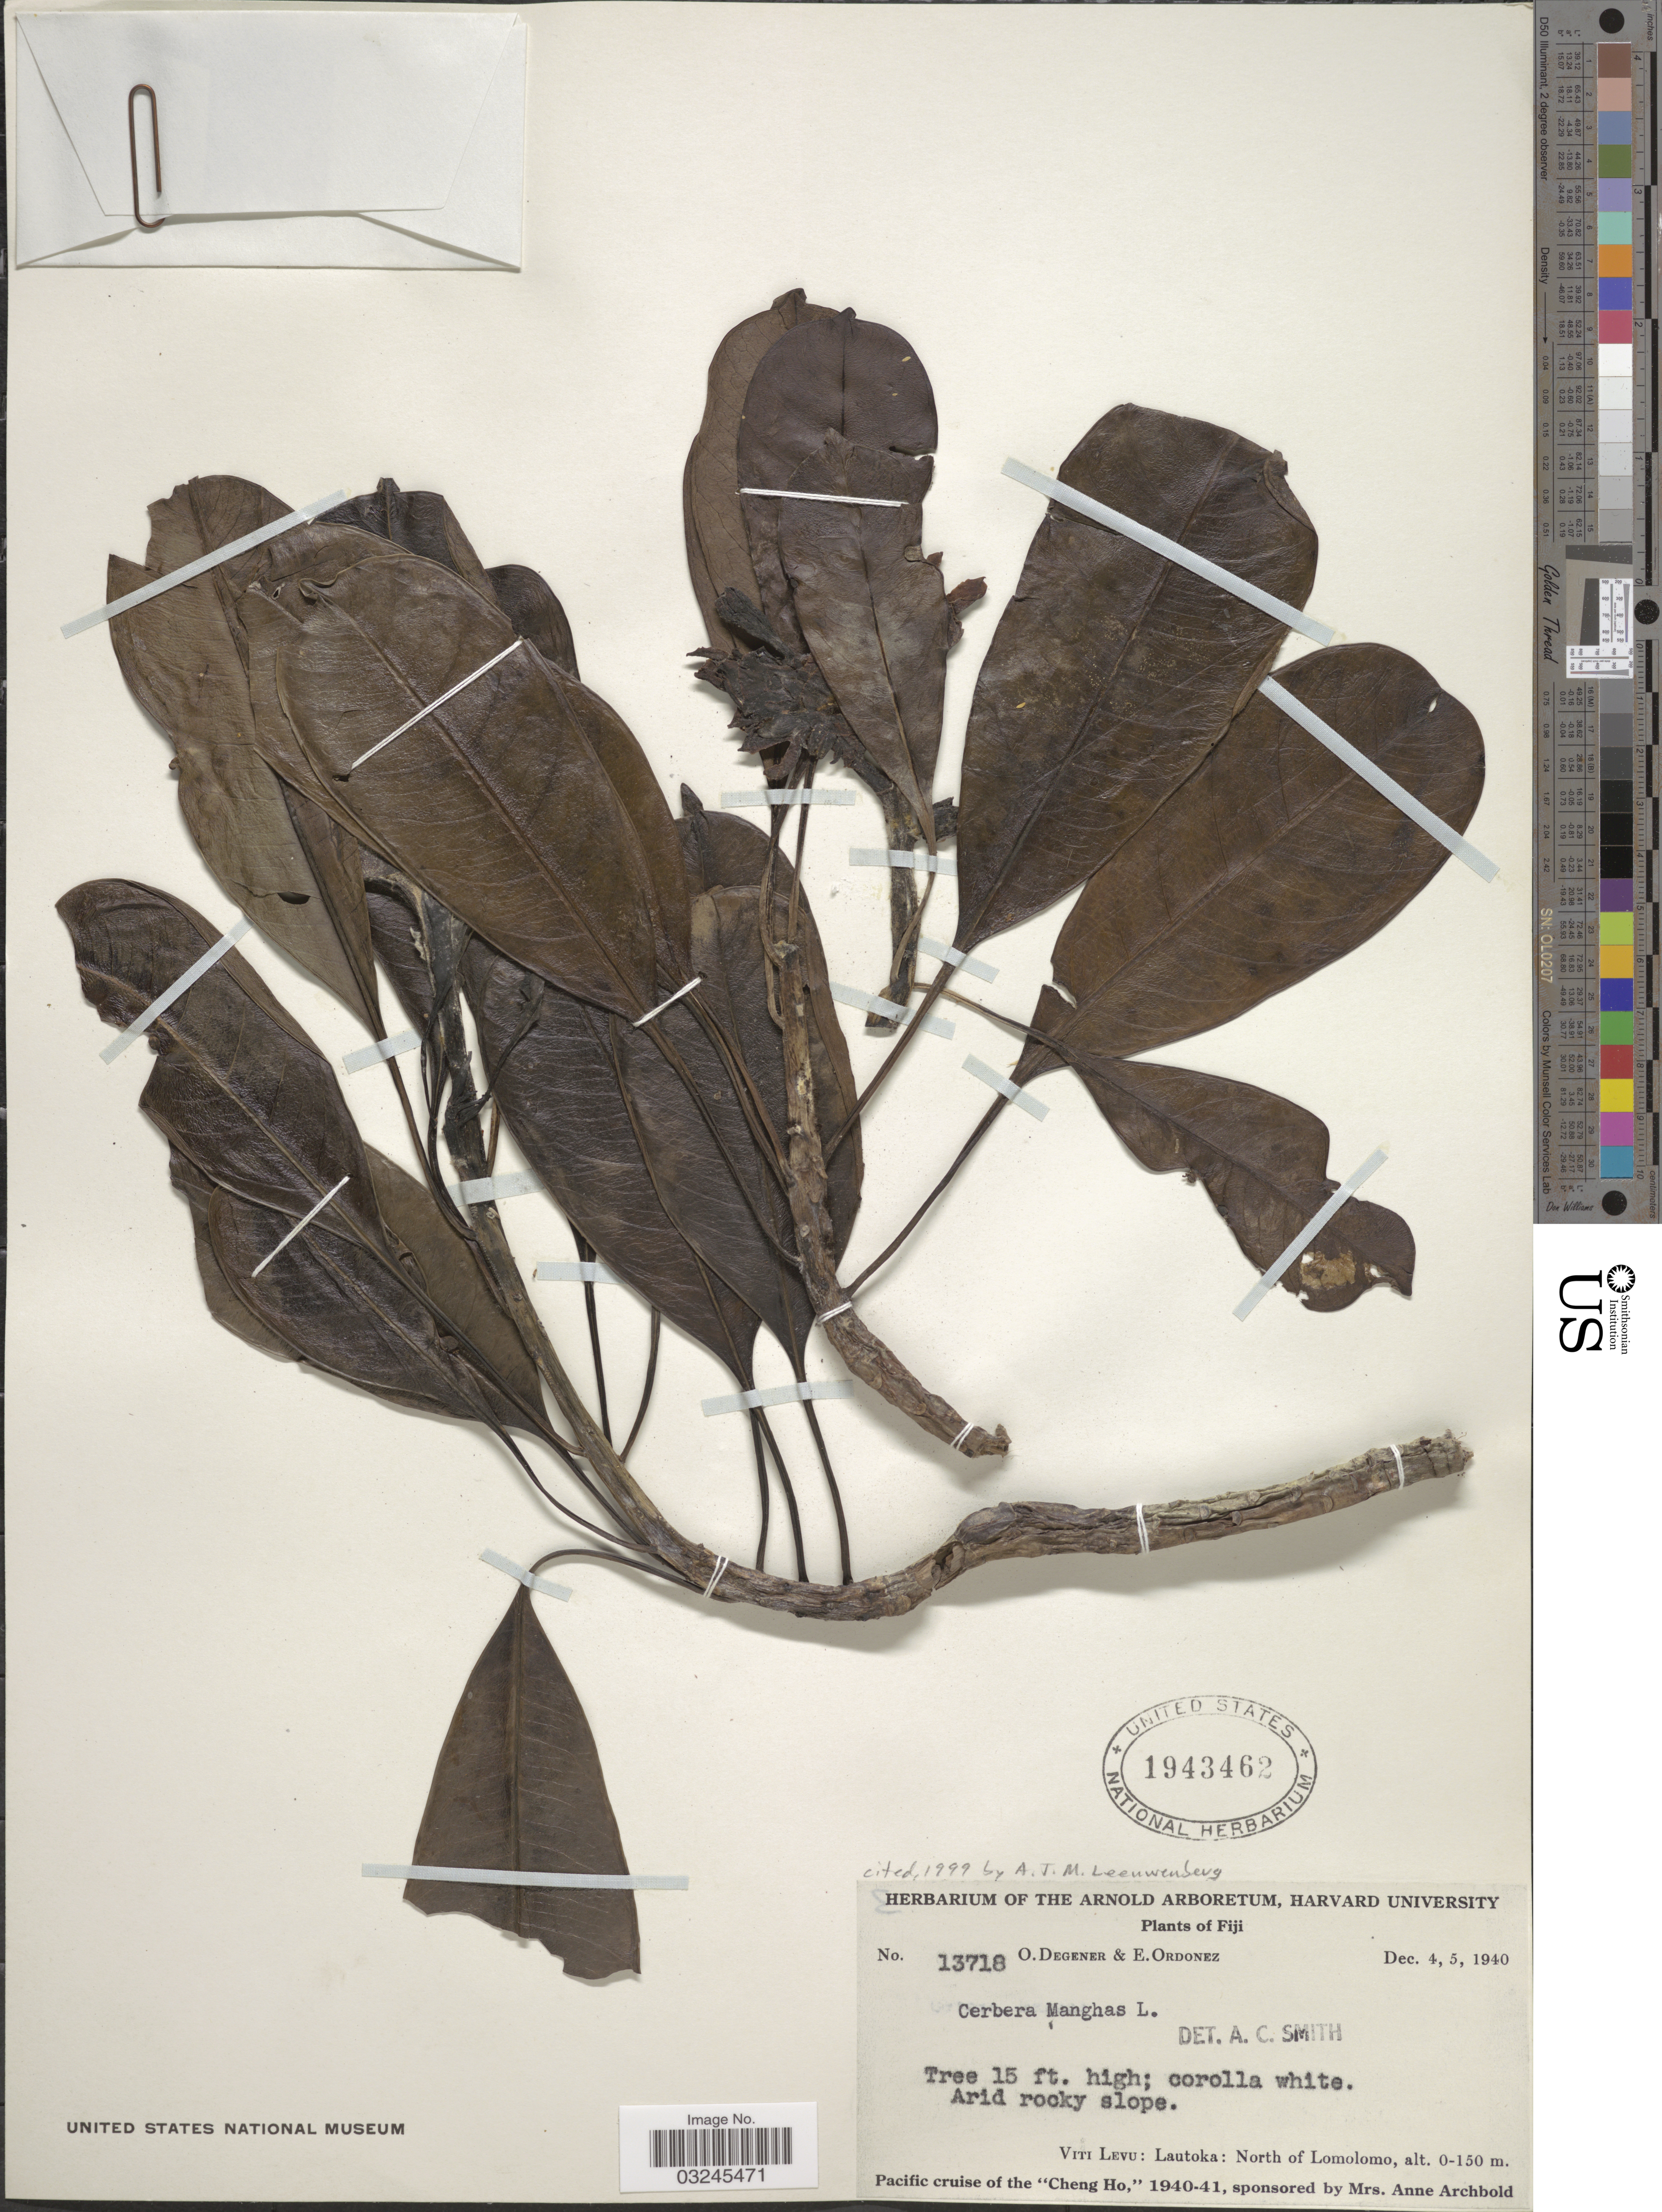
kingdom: Plantae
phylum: Tracheophyta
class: Magnoliopsida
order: Gentianales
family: Apocynaceae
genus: Cerbera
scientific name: Cerbera manghas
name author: L.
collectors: O. Degener & E. Ordonez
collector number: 13718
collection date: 1940-12-04/1940-12-05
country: Fiji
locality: Viti Levu: Lautoka: North of Lomolomo.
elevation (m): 0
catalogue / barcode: US 1943462